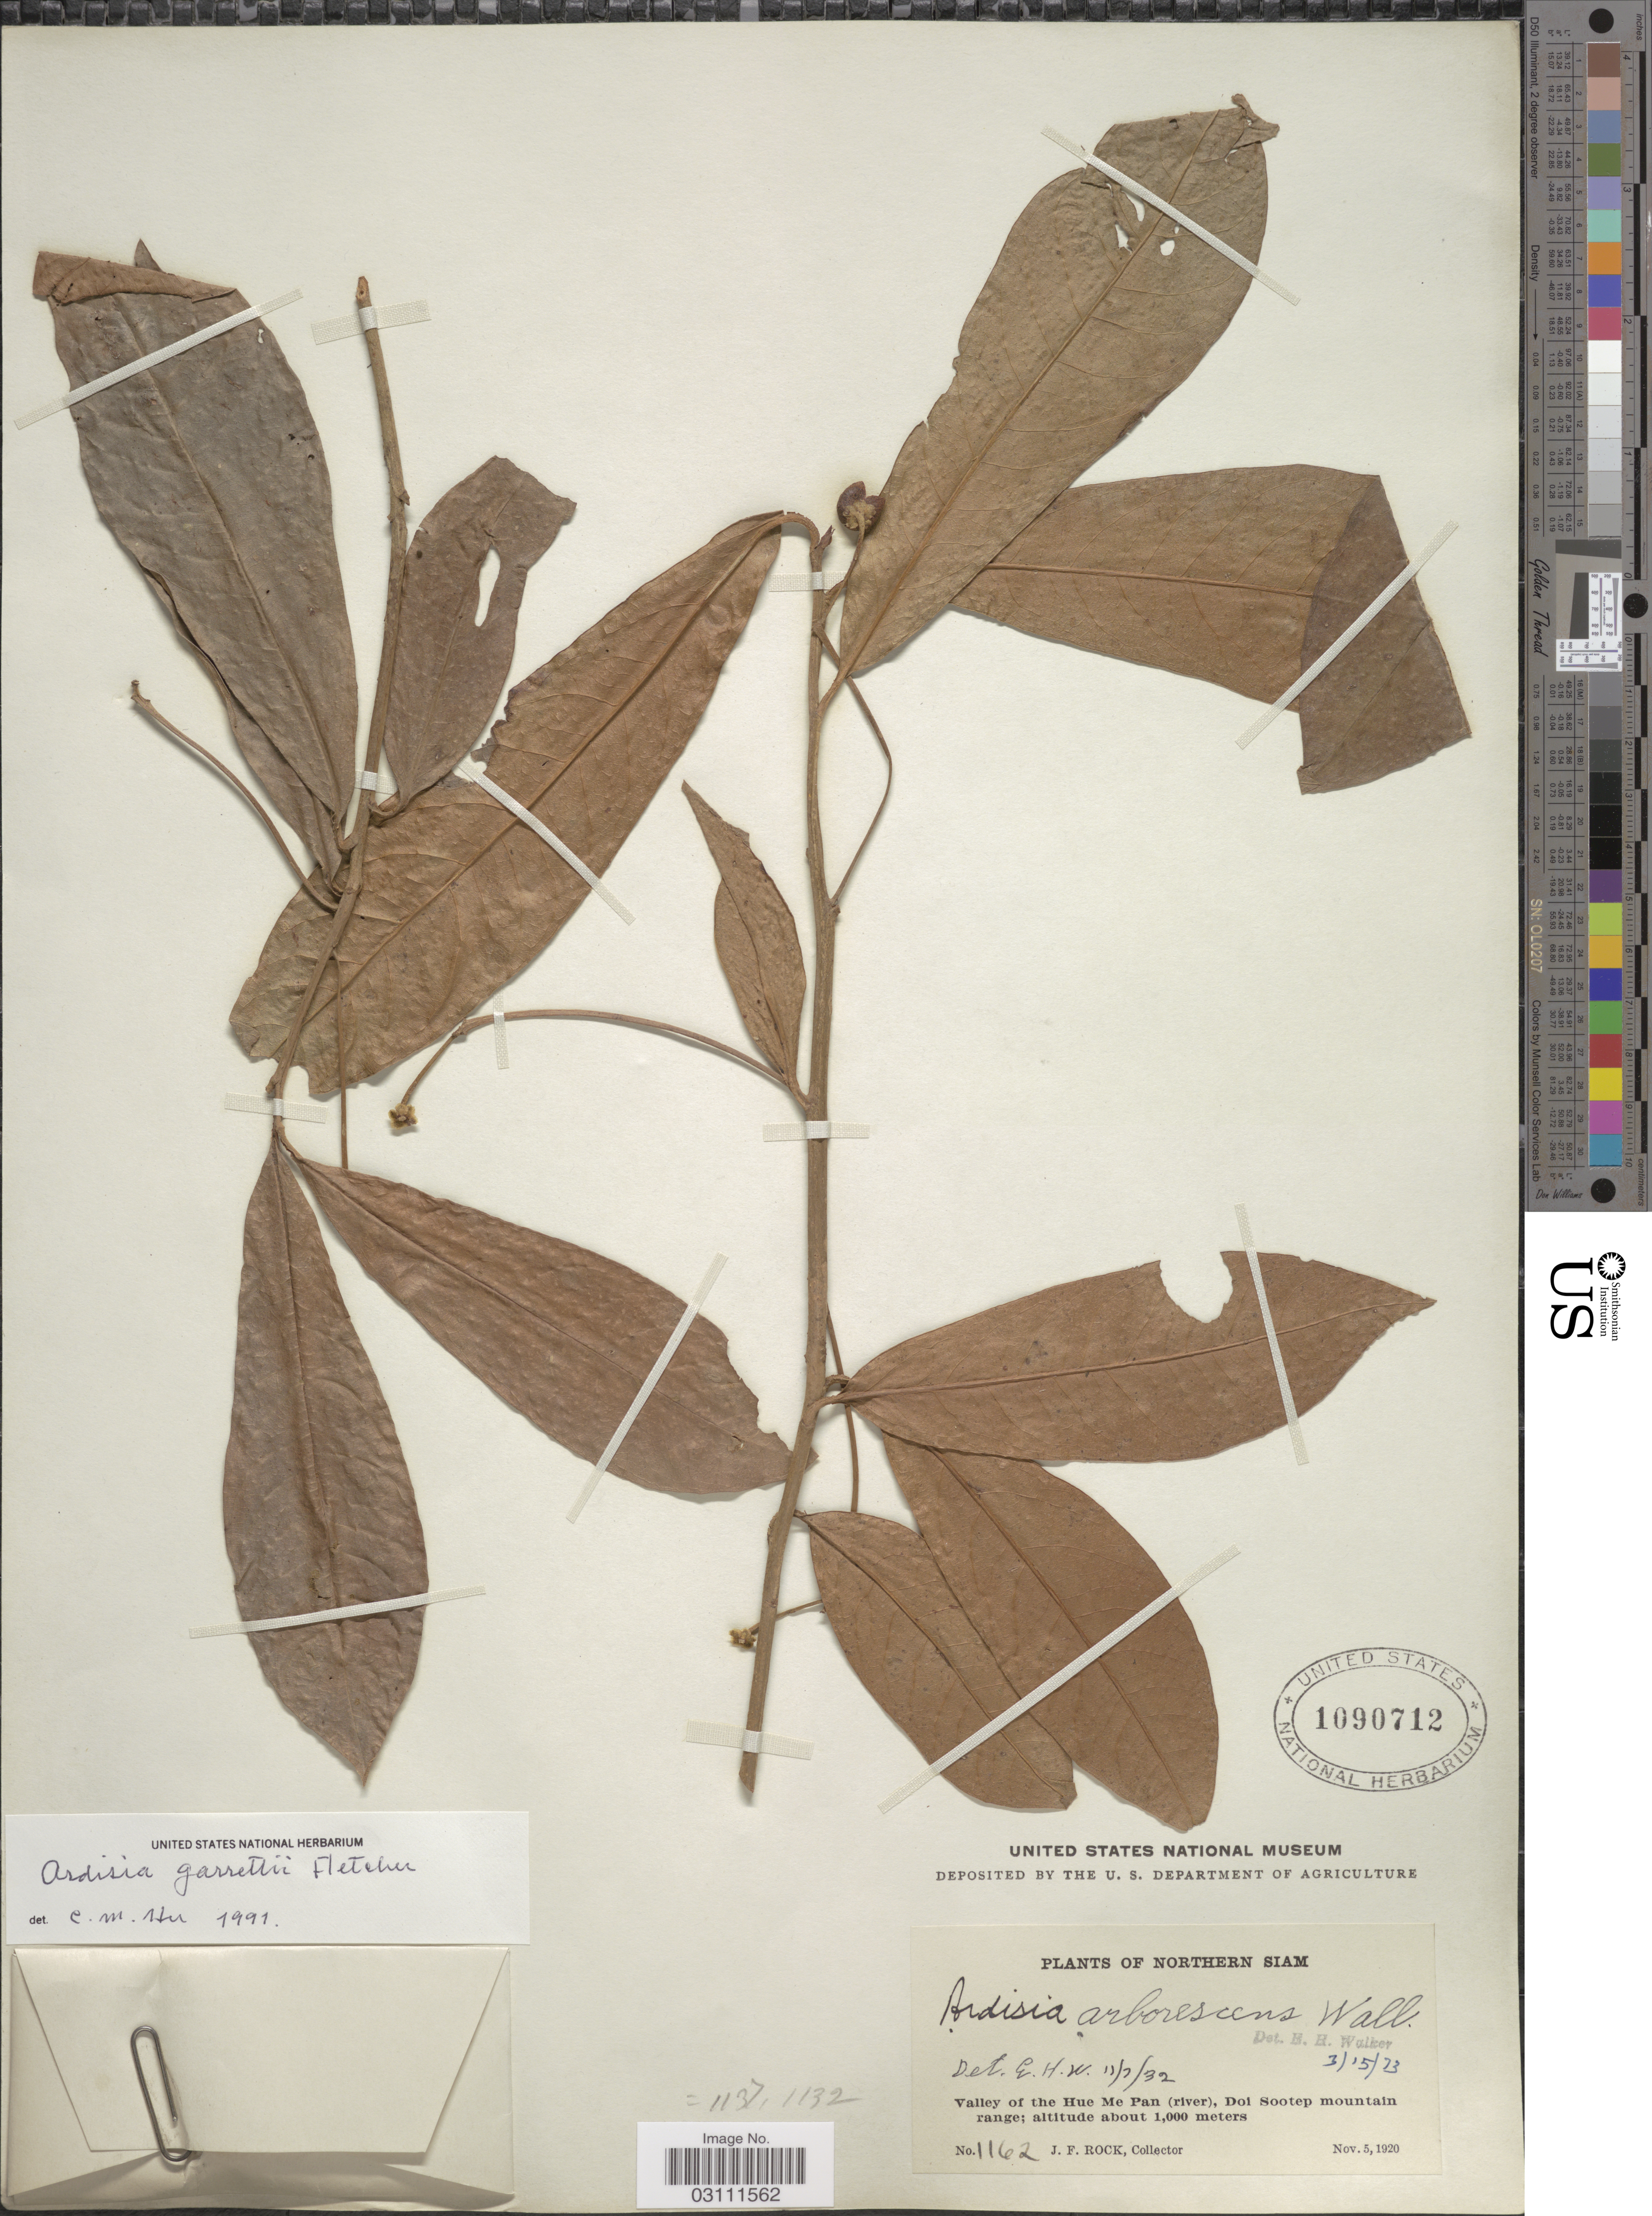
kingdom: Plantae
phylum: Tracheophyta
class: Magnoliopsida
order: Ericales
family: Primulaceae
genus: Ardisia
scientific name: Ardisia garrettii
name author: H.R. Fletcher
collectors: J. Rock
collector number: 1162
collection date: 1920-11-05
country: Thailand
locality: Northern Siam, Valley of the Hue Me Pan (river), Doi Sootep mountain range.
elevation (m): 1000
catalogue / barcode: US 1090712